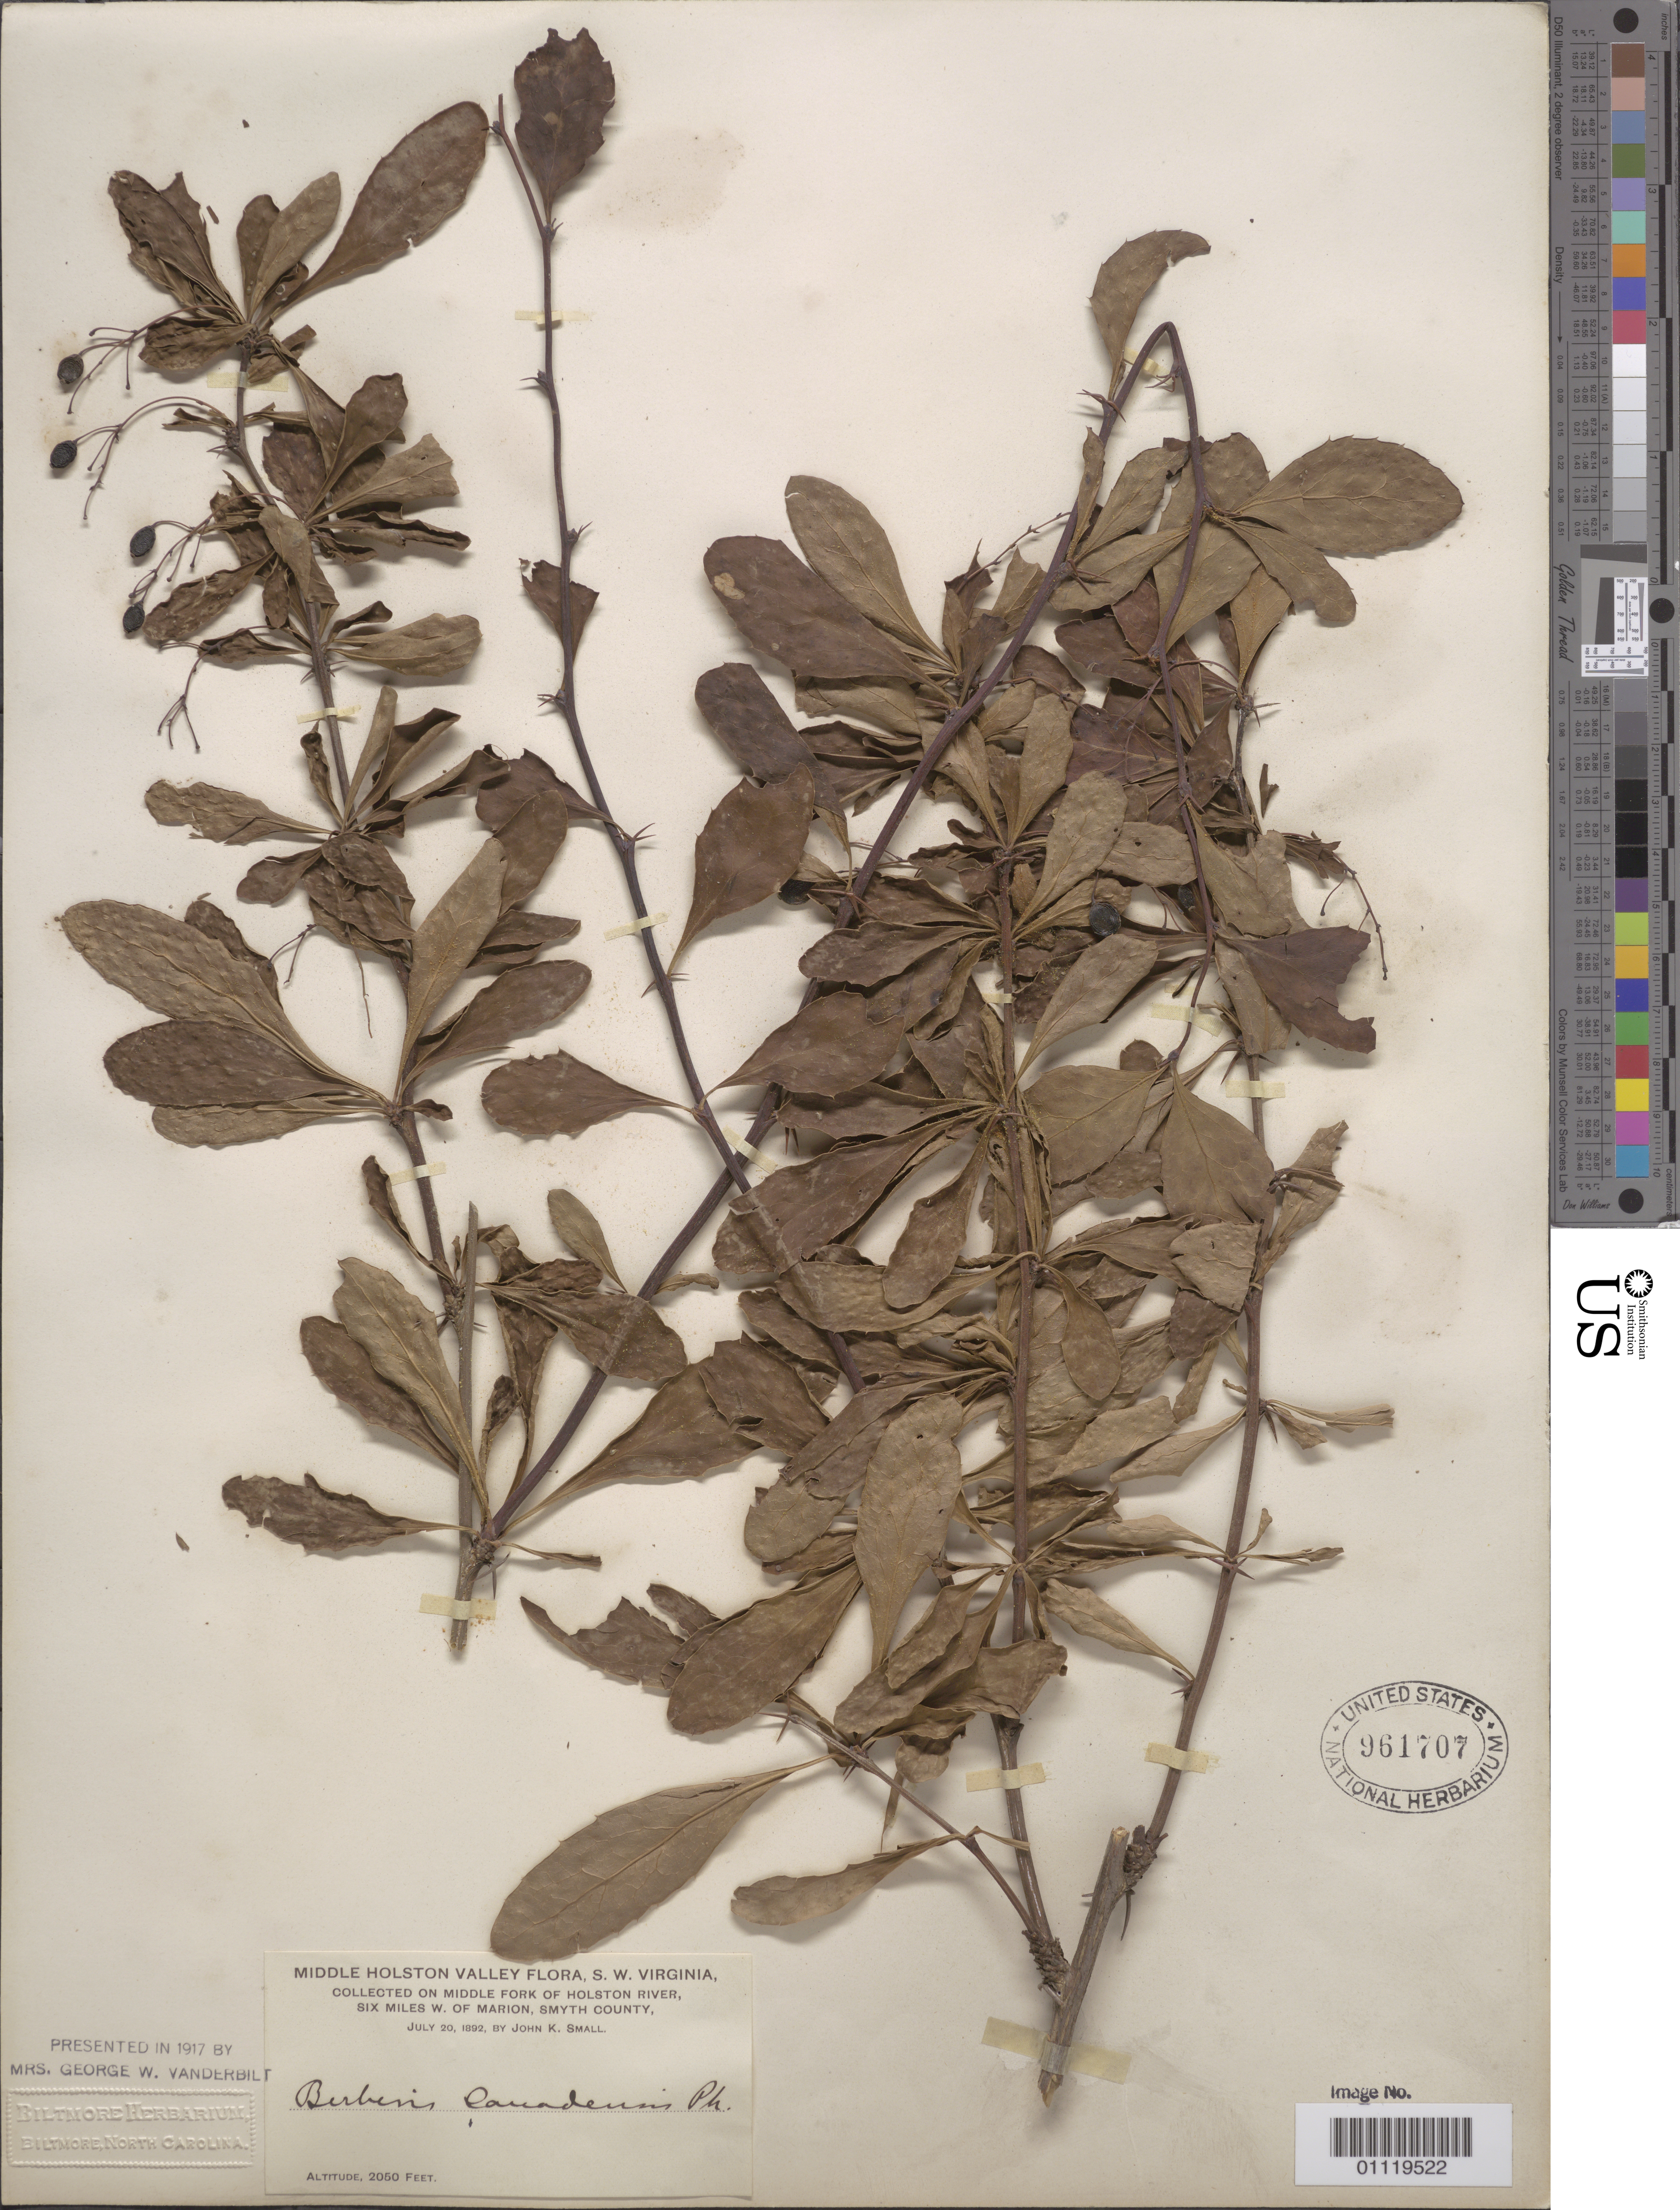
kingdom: Plantae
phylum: Tracheophyta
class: Magnoliopsida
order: Ranunculales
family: Berberidaceae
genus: Berberis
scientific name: Berberis canadensis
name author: Mill.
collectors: J. K. Small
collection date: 1892-07-20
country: United States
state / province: Virginia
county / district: Smyth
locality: SW Virginia, six miles W of Marion city, on middle fork of Holston River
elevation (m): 625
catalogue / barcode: US 961707